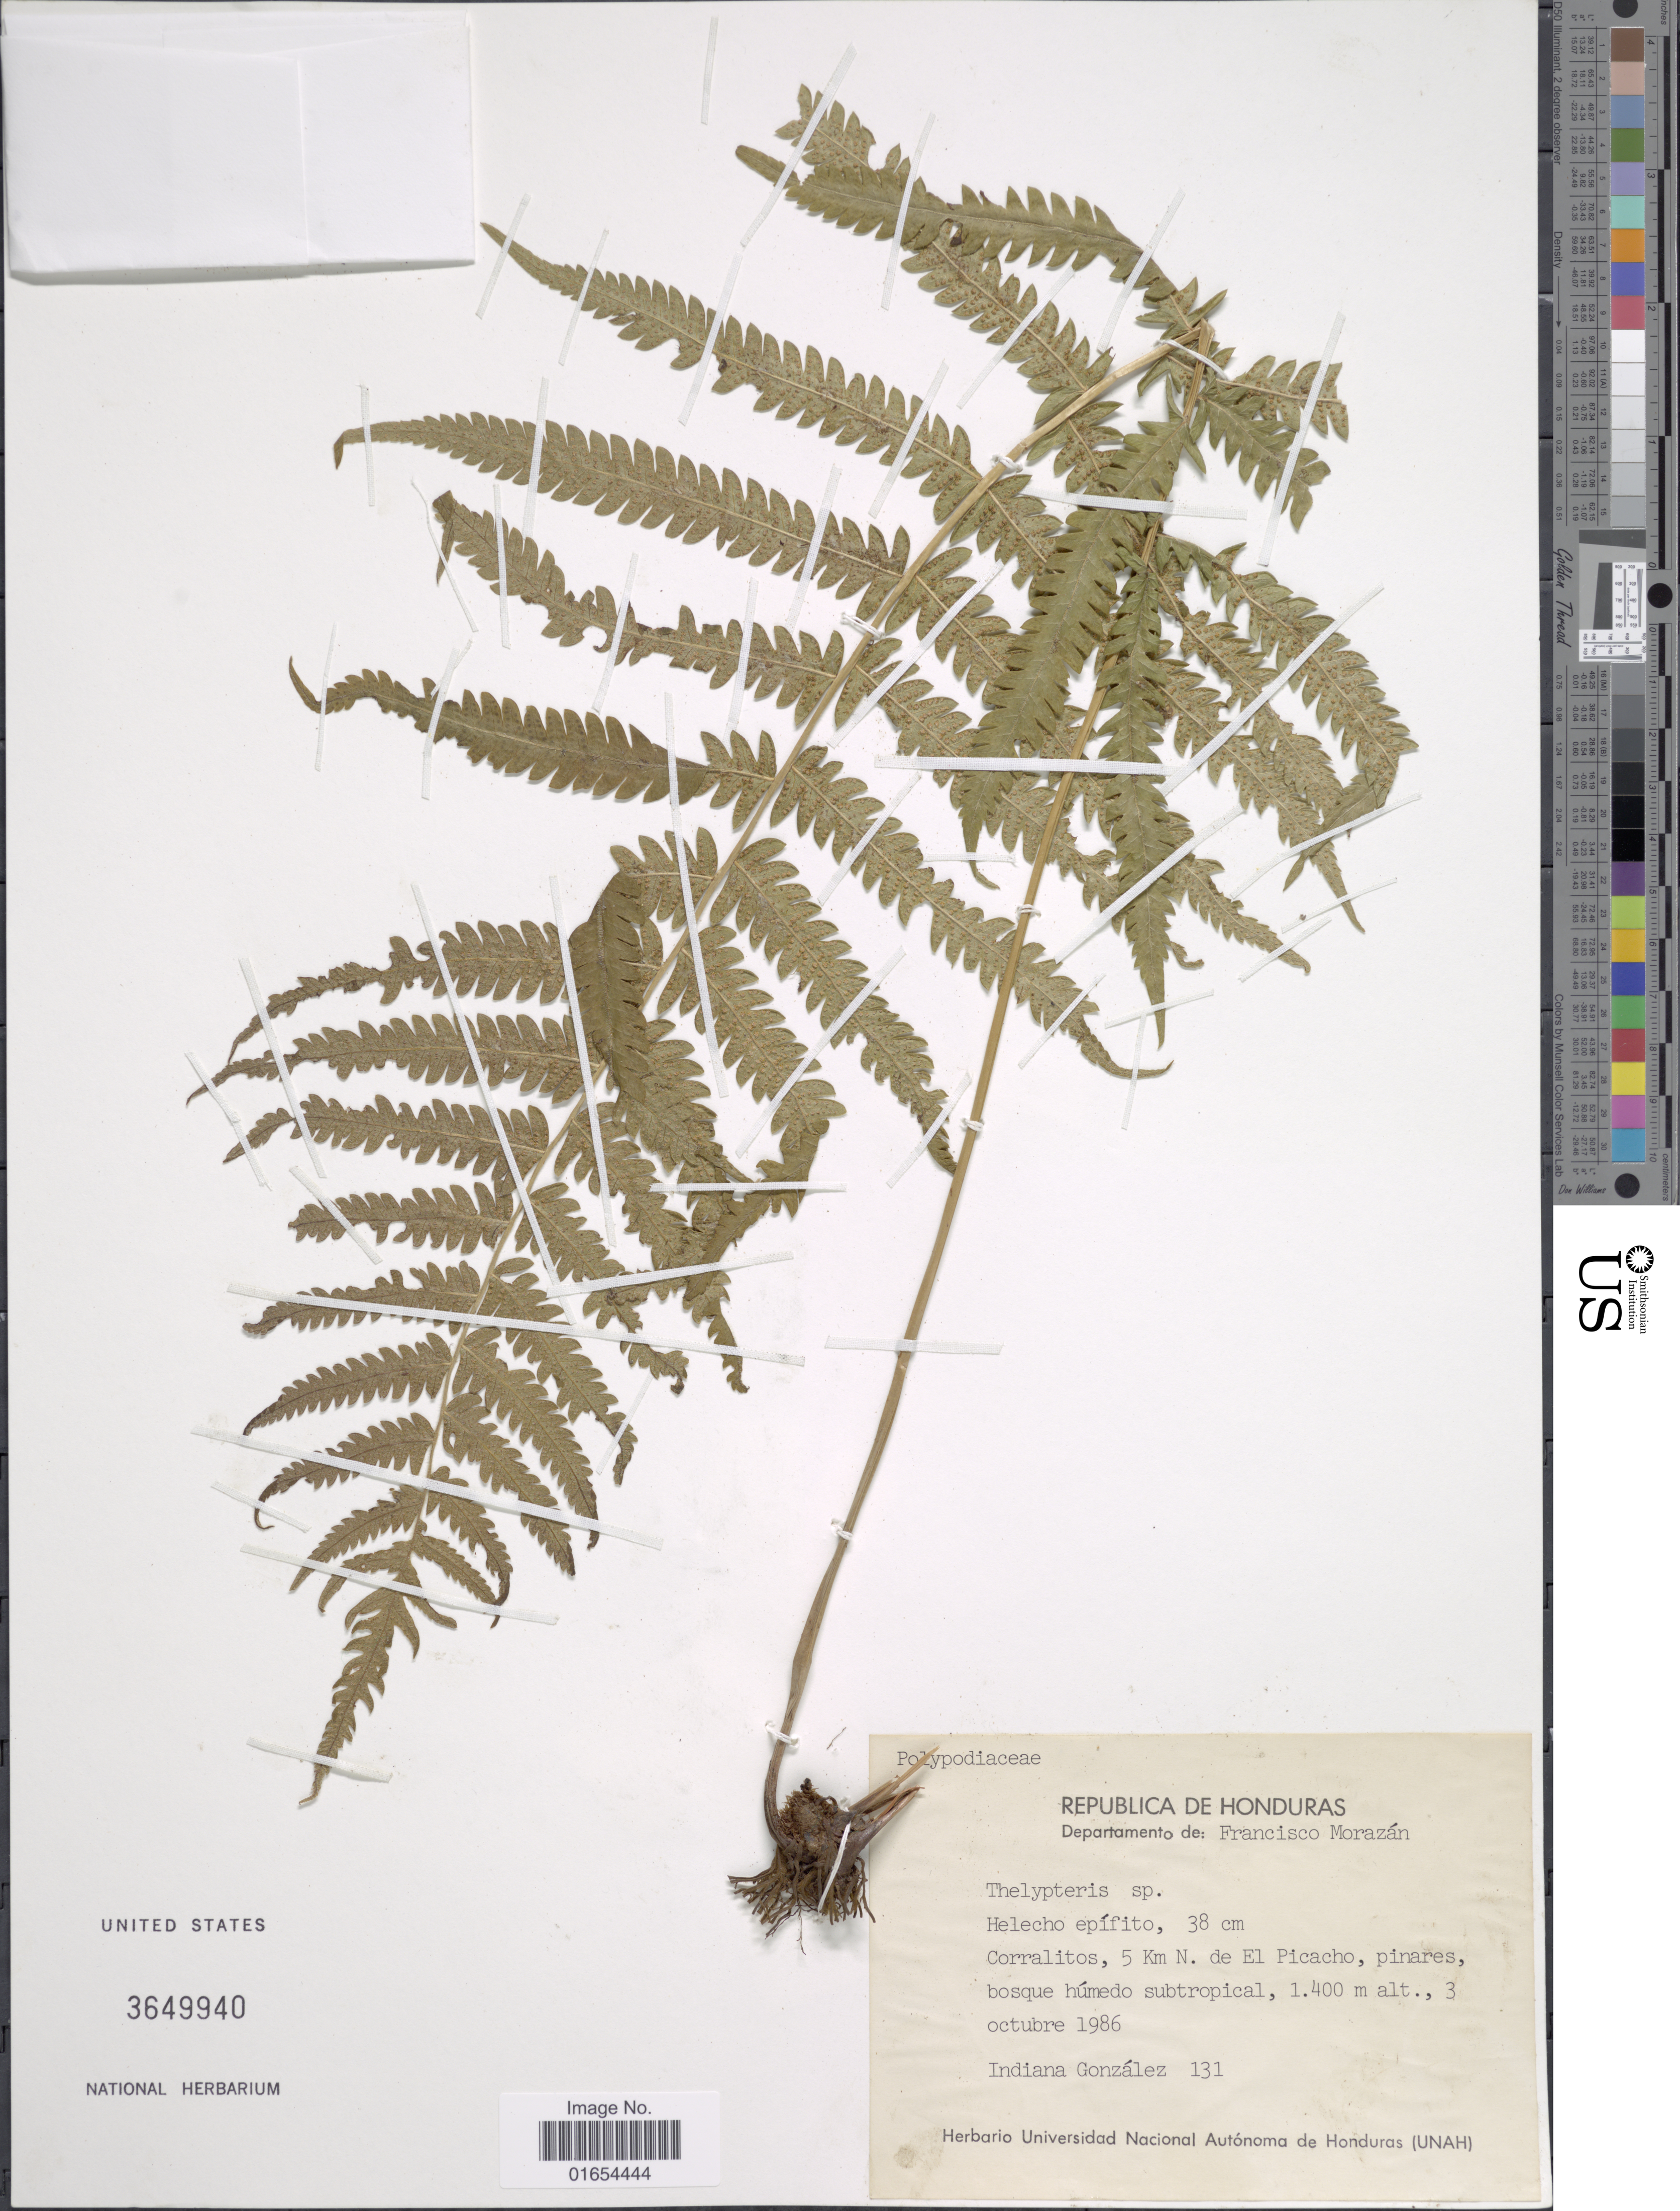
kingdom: Plantae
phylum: Tracheophyta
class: Polypodiopsida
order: Polypodiales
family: Thelypteridaceae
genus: Goniopteris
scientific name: Goniopteris sp.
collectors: I. González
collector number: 131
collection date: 1986-10-03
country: Honduras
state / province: Fco. Morazán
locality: Corralitos, 5 km. N de El Picacho, pinares, bosque humedo subtropical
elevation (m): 1400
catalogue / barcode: US 3649940